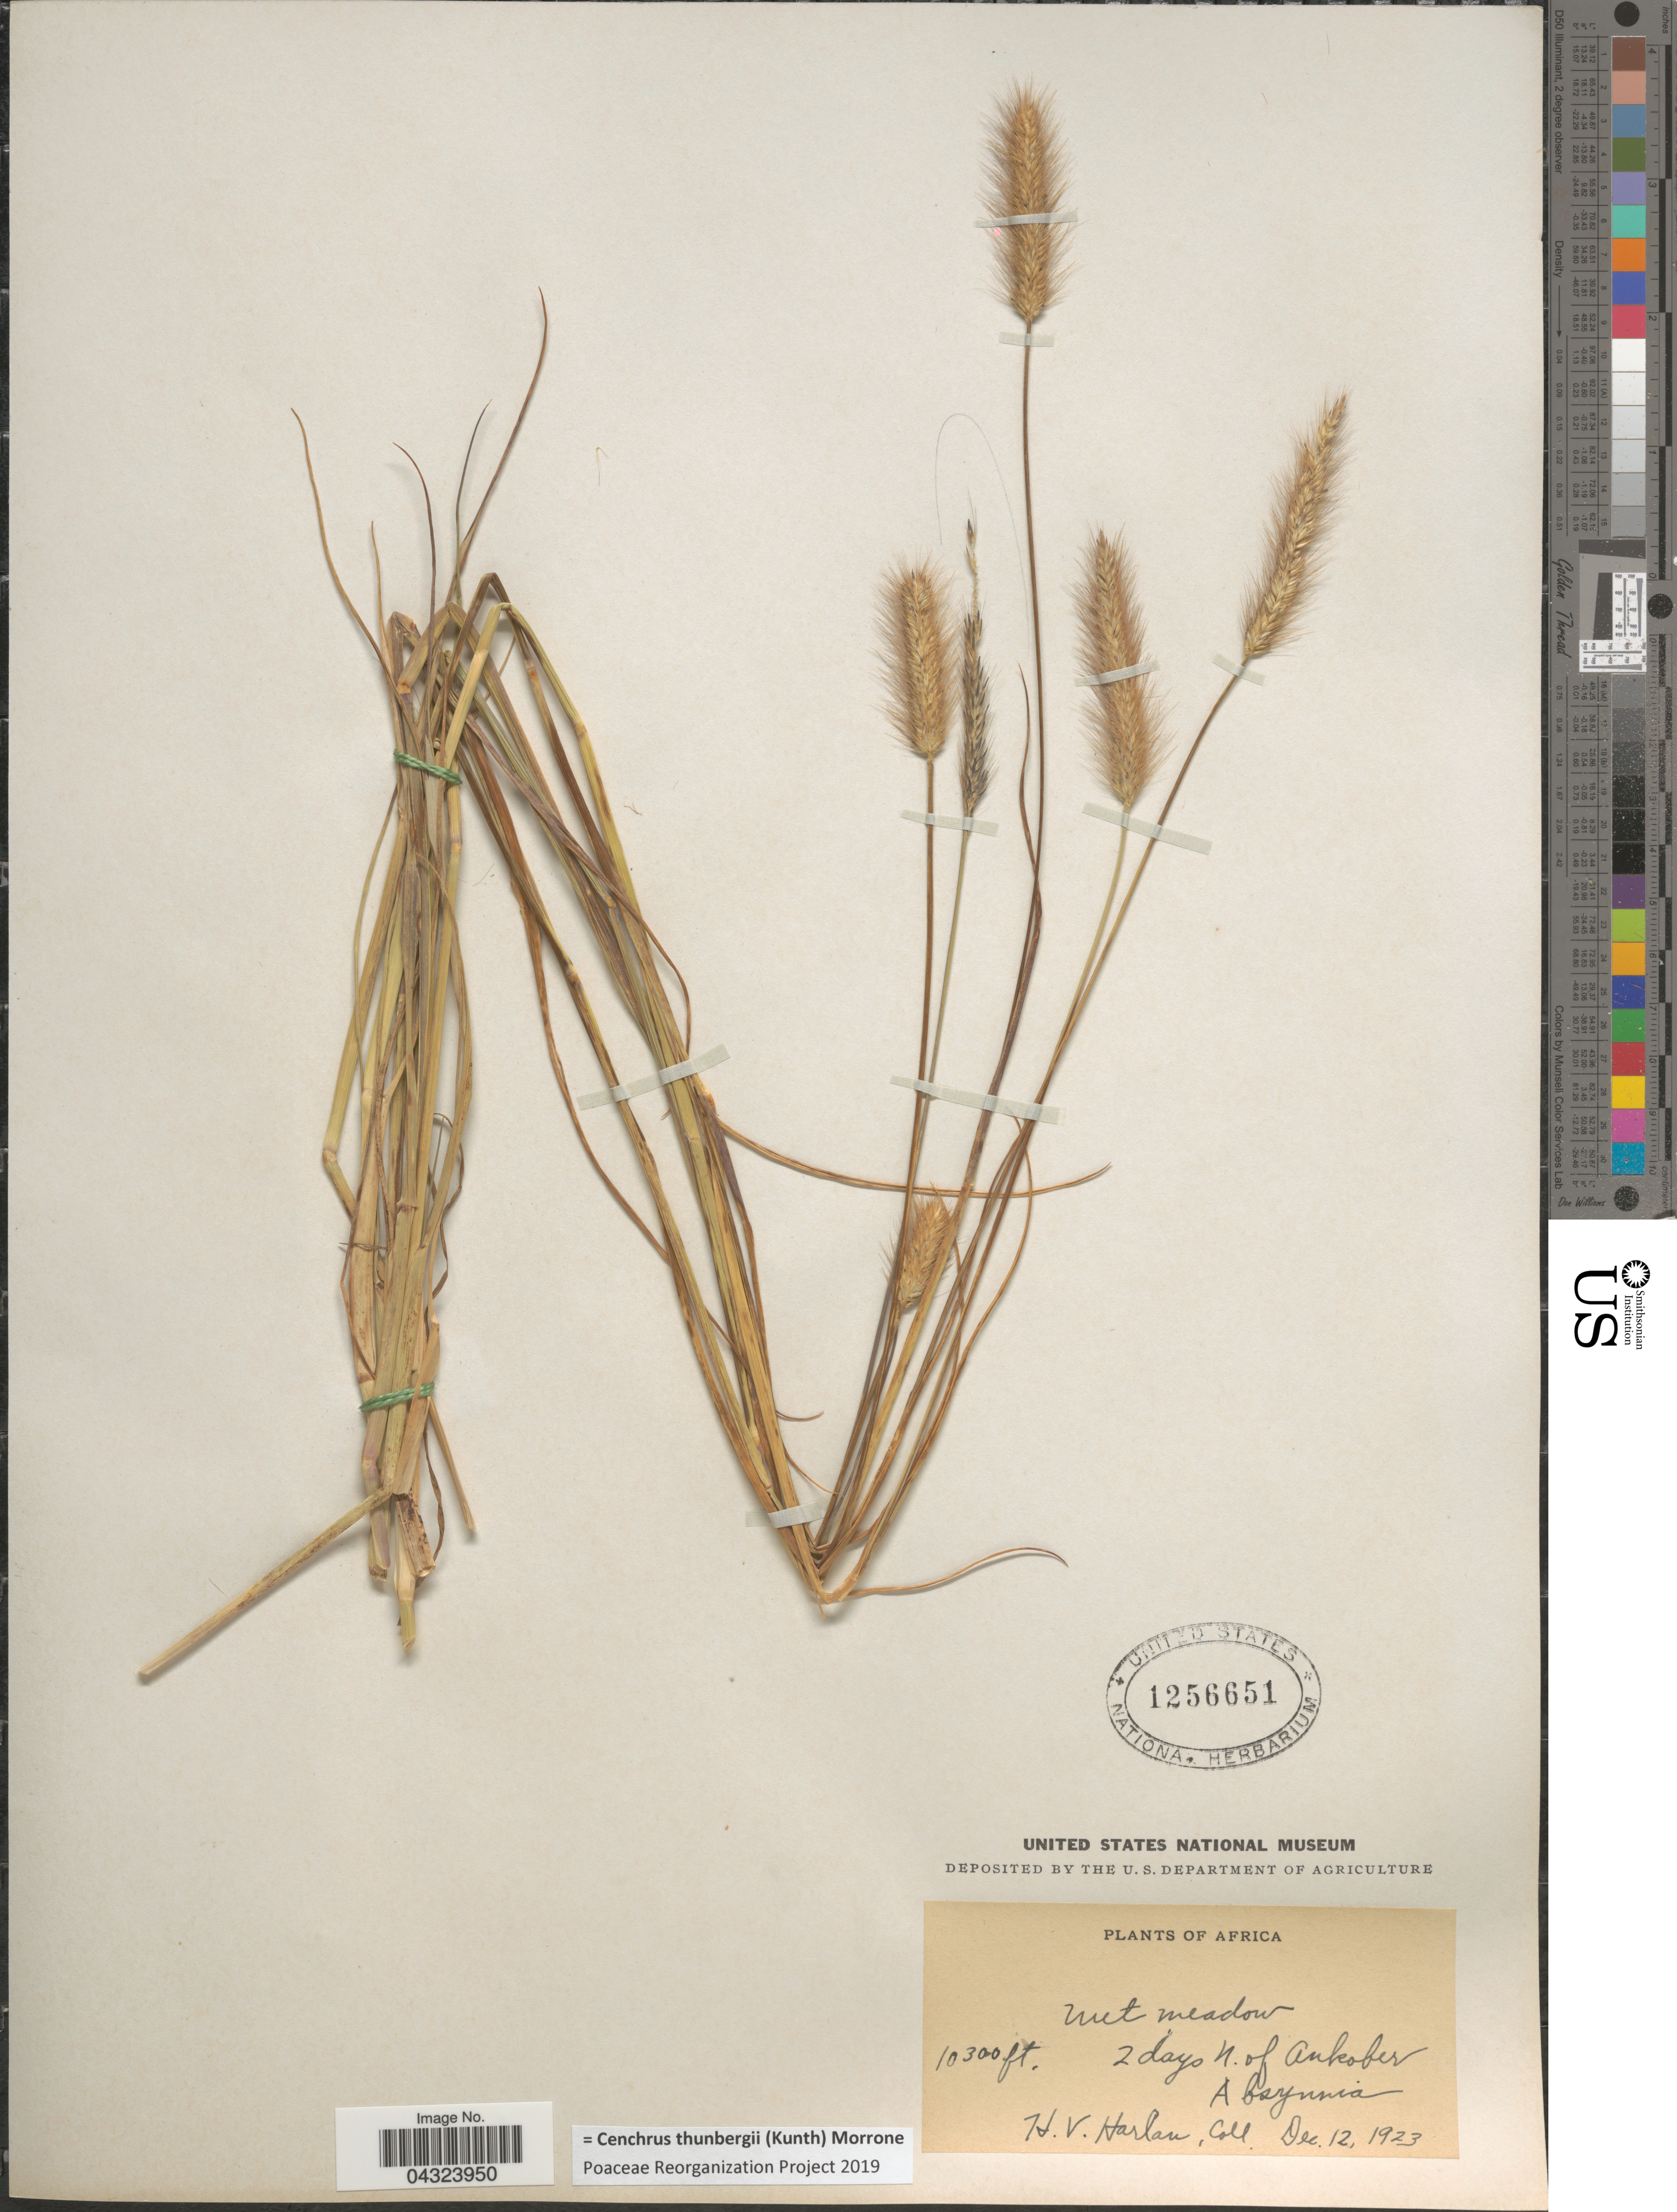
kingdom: Plantae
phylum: Tracheophyta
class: Liliopsida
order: Poales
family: Poaceae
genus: Cenchrus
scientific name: Cenchrus thunbergii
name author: (Kunth) Morrone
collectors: H. Harlan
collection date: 1923-12-12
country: Ethiopia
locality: Wet meadow. 2 days N. of Ankober. Absynnia.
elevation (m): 3139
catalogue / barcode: US 1256651